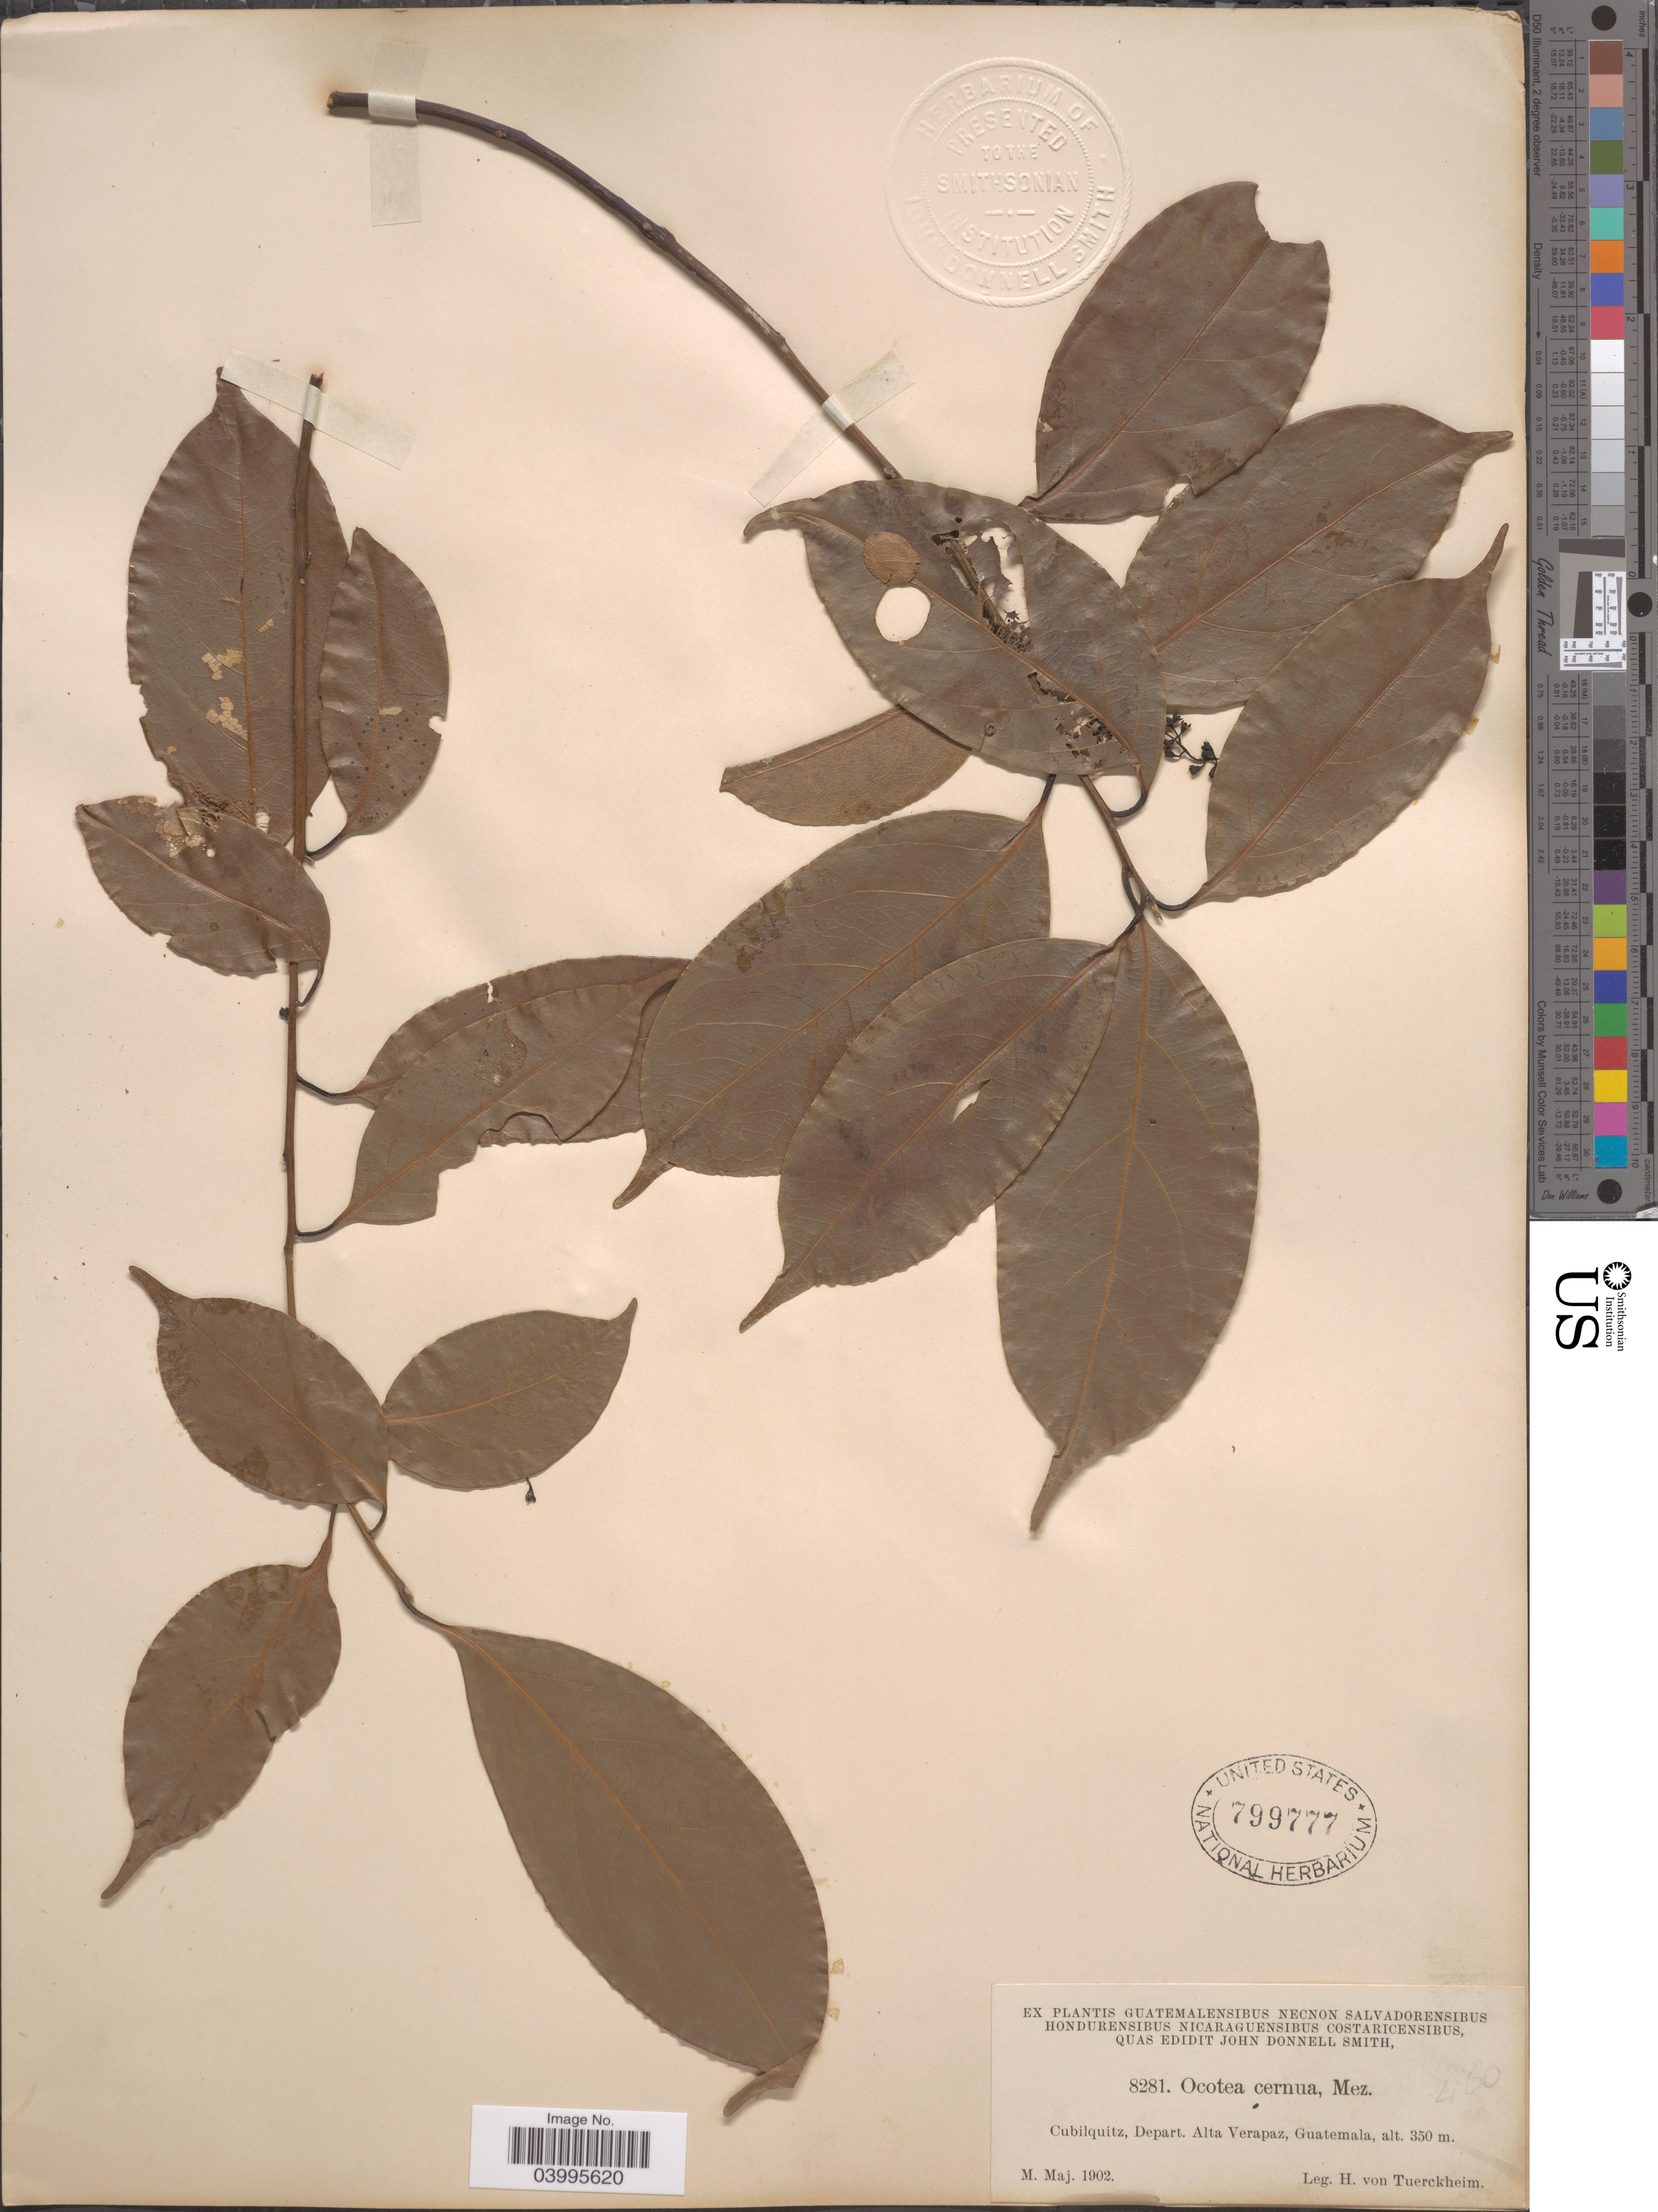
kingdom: Plantae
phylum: Tracheophyta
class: Magnoliopsida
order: Laurales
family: Lauraceae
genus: Ocotea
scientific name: Ocotea cernua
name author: (Nees) Mez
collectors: H. von Türckheim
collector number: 8281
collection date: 1902-05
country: Guatemala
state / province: Alta Verapaz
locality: Cubilquitz, Depart. Alta Verapaz.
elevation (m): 350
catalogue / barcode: US 799777